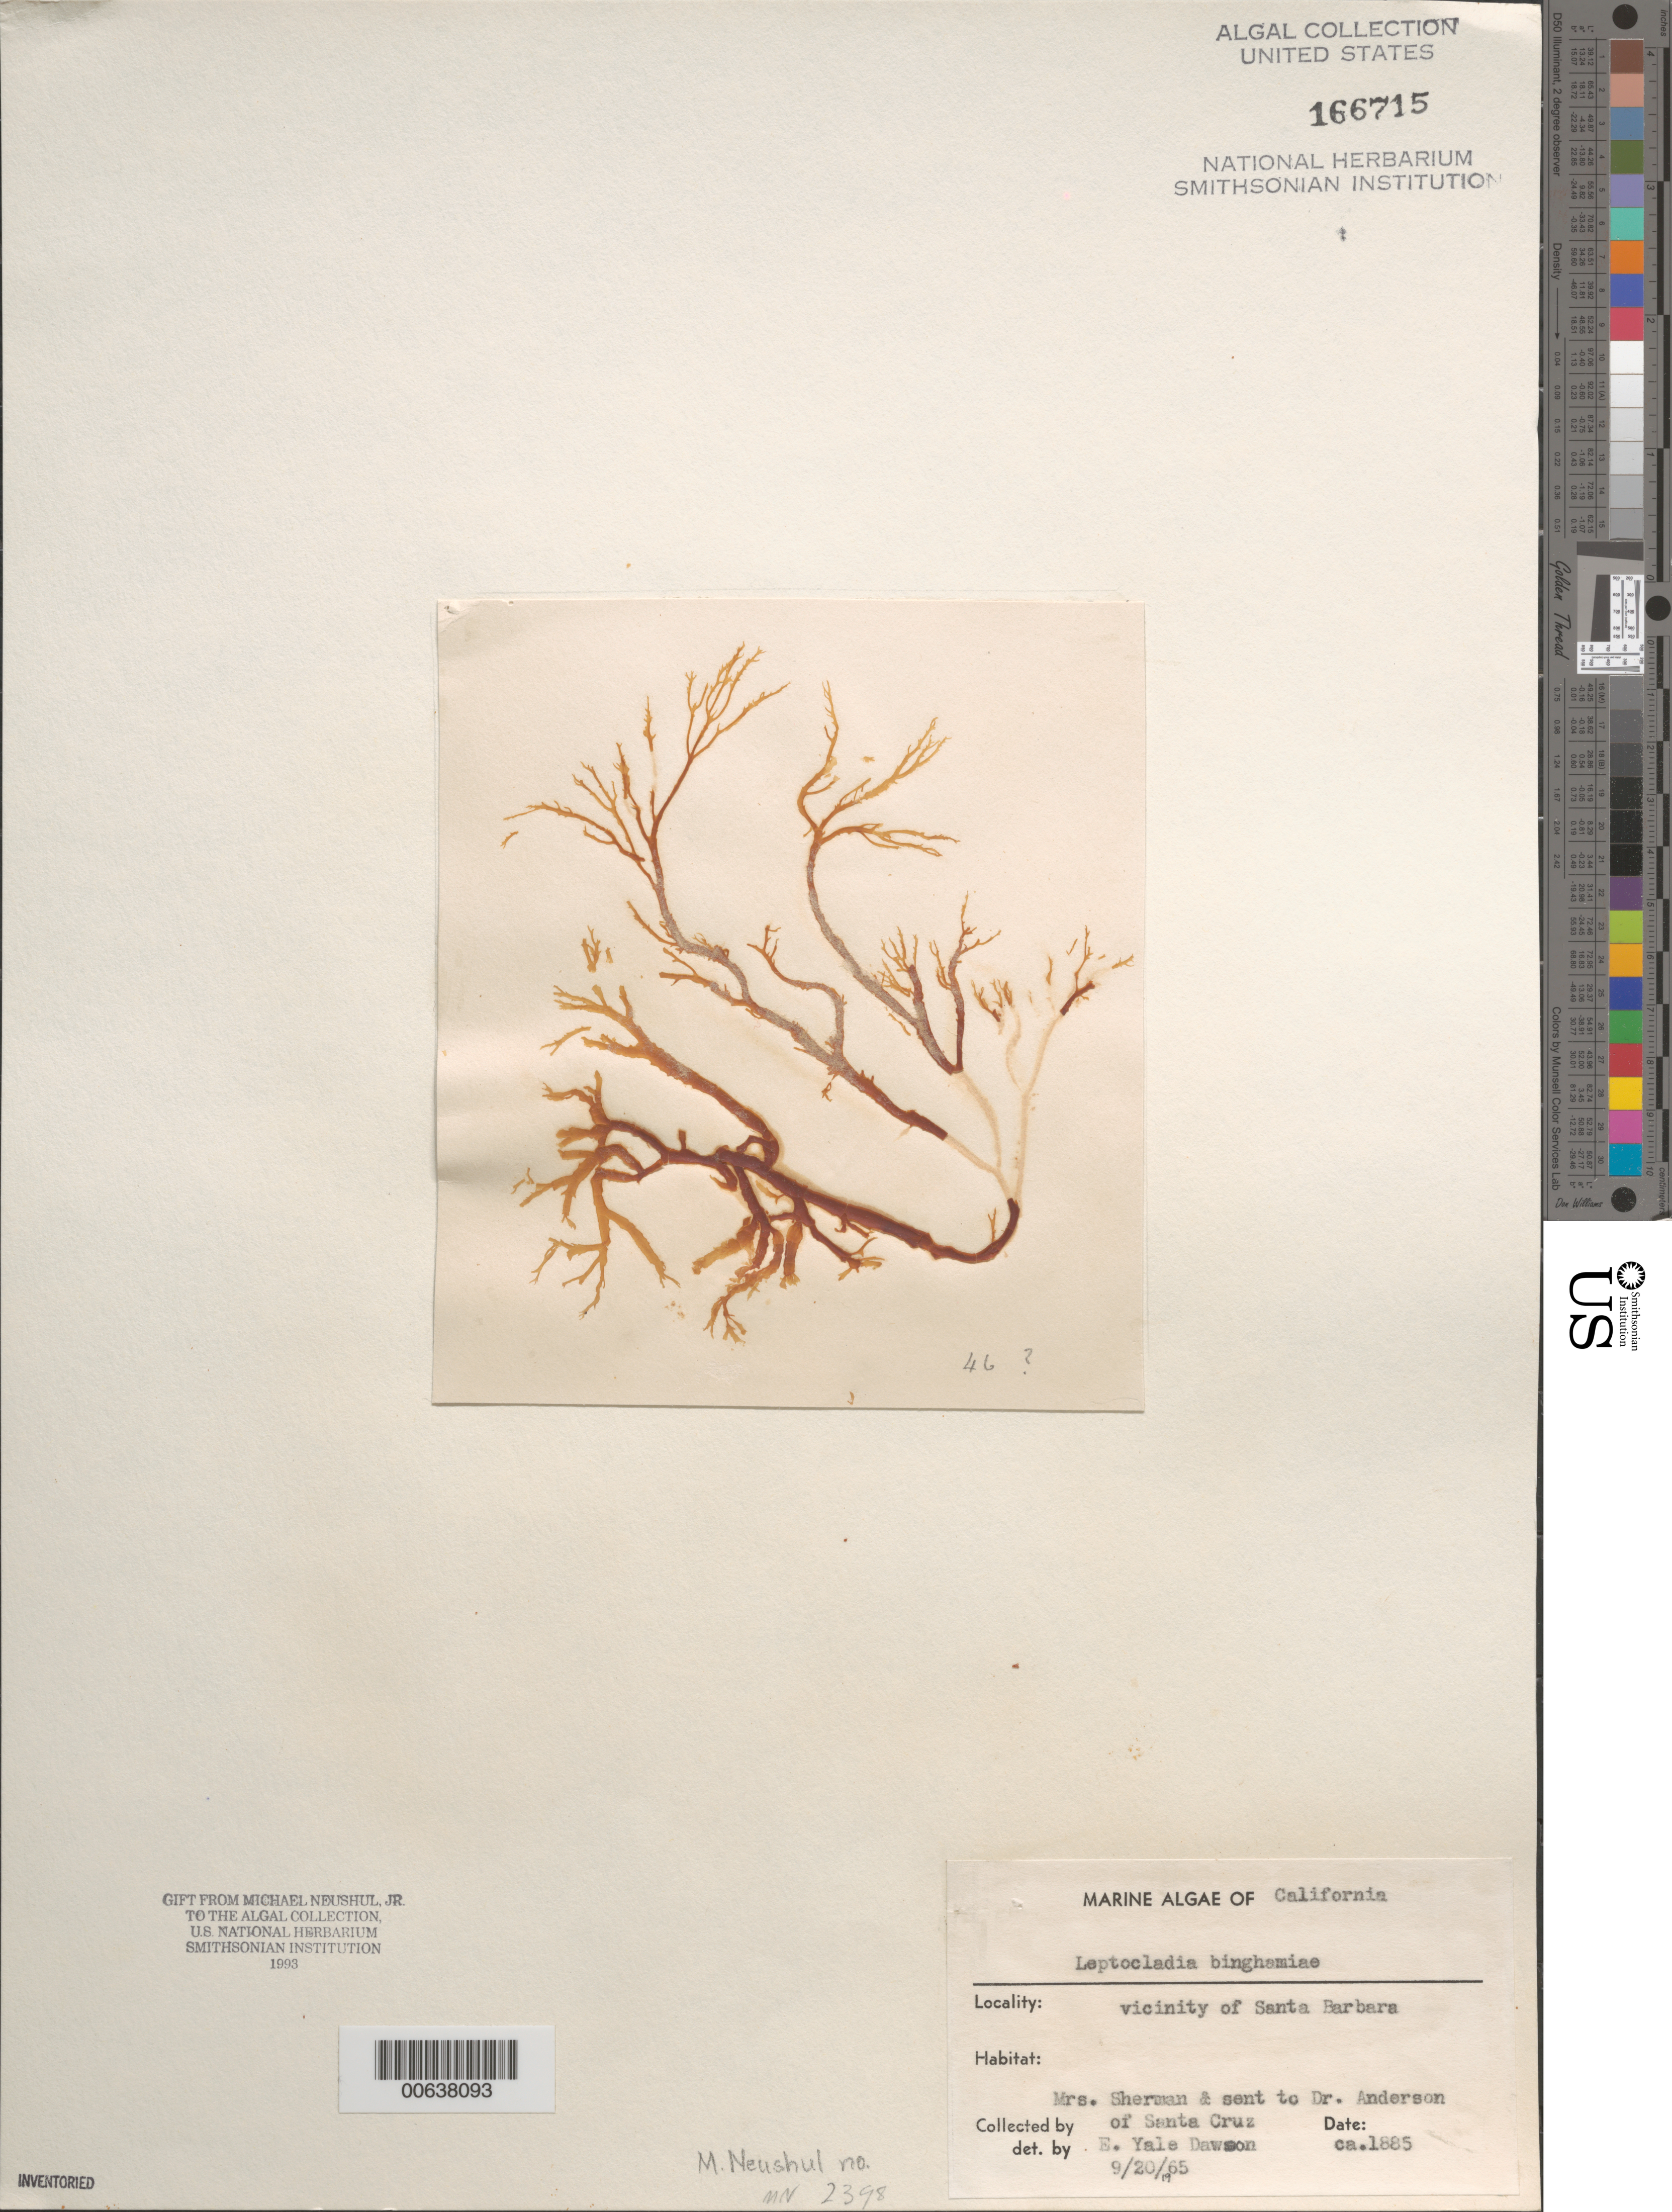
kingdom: Plantae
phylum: Rhodophyta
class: Florideophyceae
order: Gigartinales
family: Dumontiaceae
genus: Leptocladia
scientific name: Leptocladia binghamiae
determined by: Dawson, E. Y.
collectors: M. Sherman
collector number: Neushul 2398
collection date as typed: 1885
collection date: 1885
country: United States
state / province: California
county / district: Santa Barbara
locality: Santa Barbara area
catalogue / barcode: US 166715